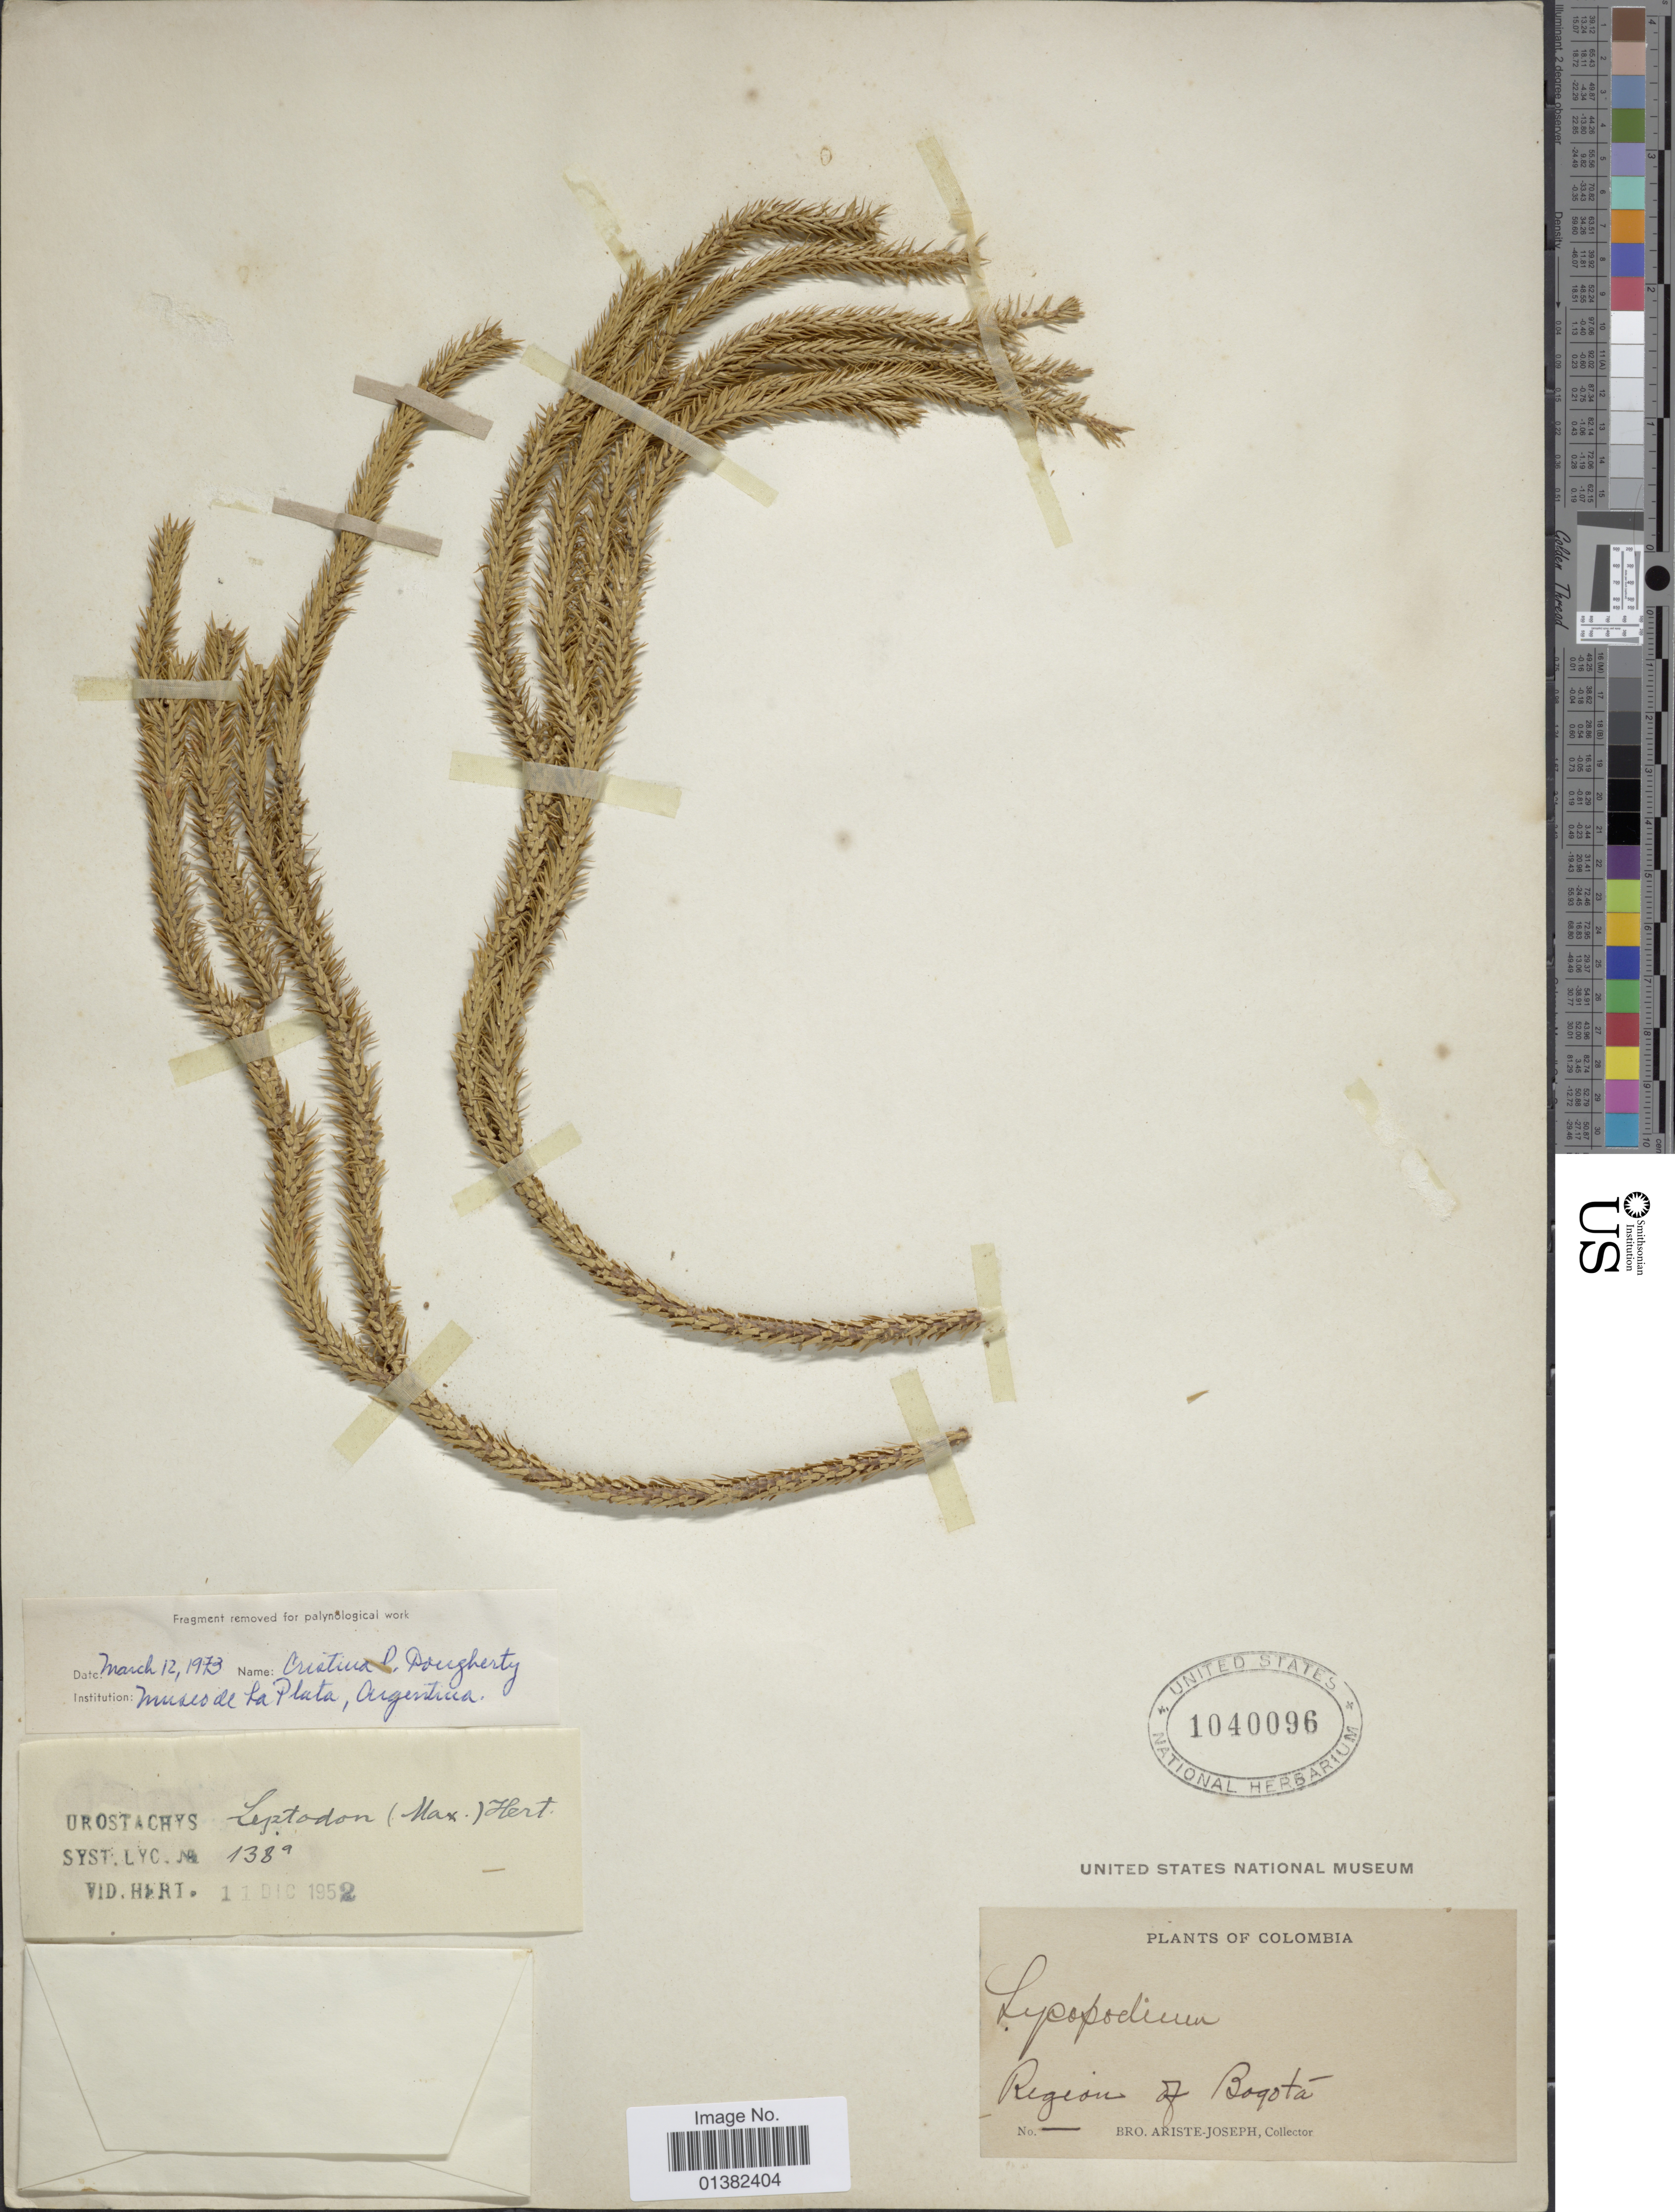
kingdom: Plantae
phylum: Tracheophyta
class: Lycopodiopsida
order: Lycopodiales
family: Lycopodiaceae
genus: Phlegmariurus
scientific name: Phlegmariurus leptodon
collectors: Bro. Ariste-Joseph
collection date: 1952-12-11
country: Colombia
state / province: Bogota D.C.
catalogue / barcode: US 1040096